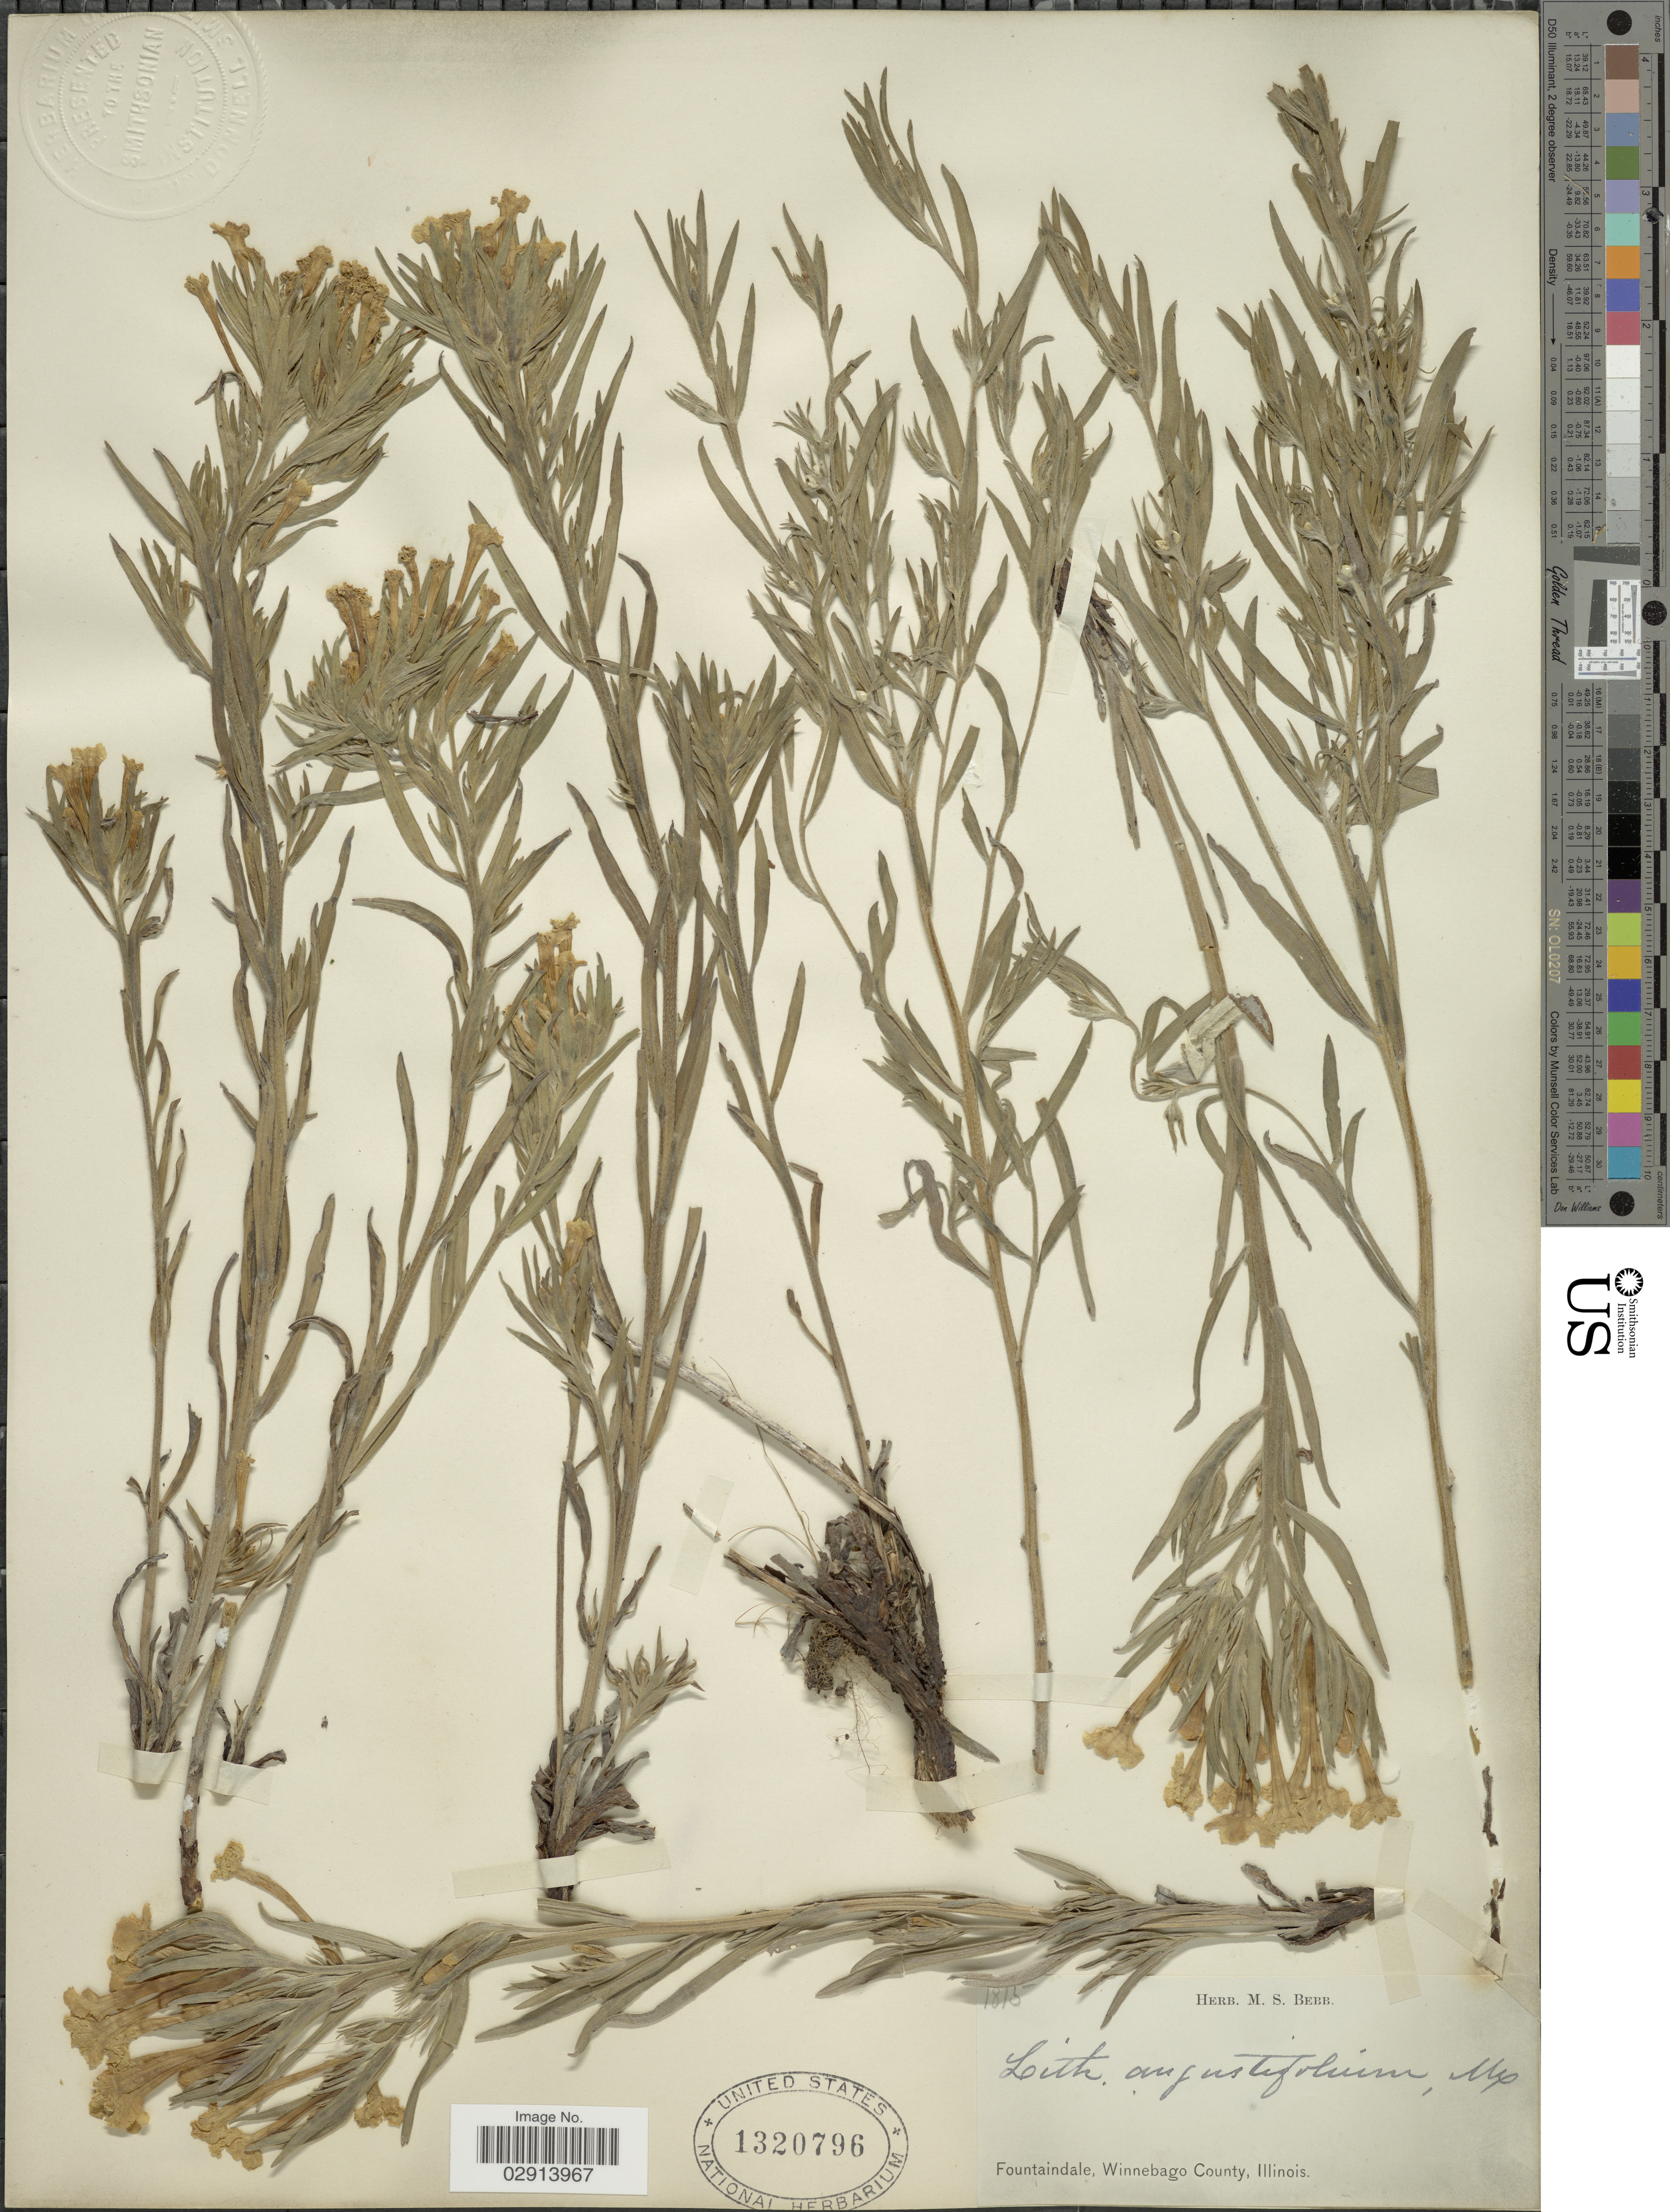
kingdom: Plantae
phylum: Tracheophyta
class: Magnoliopsida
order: Boraginales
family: Boraginaceae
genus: Lithospermum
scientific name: Lithospermum incisum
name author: Lehm.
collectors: ex Herb. M. S. Bebb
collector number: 1815*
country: United States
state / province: Illinois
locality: Fountaindale, Winnebago County.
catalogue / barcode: US 1320796